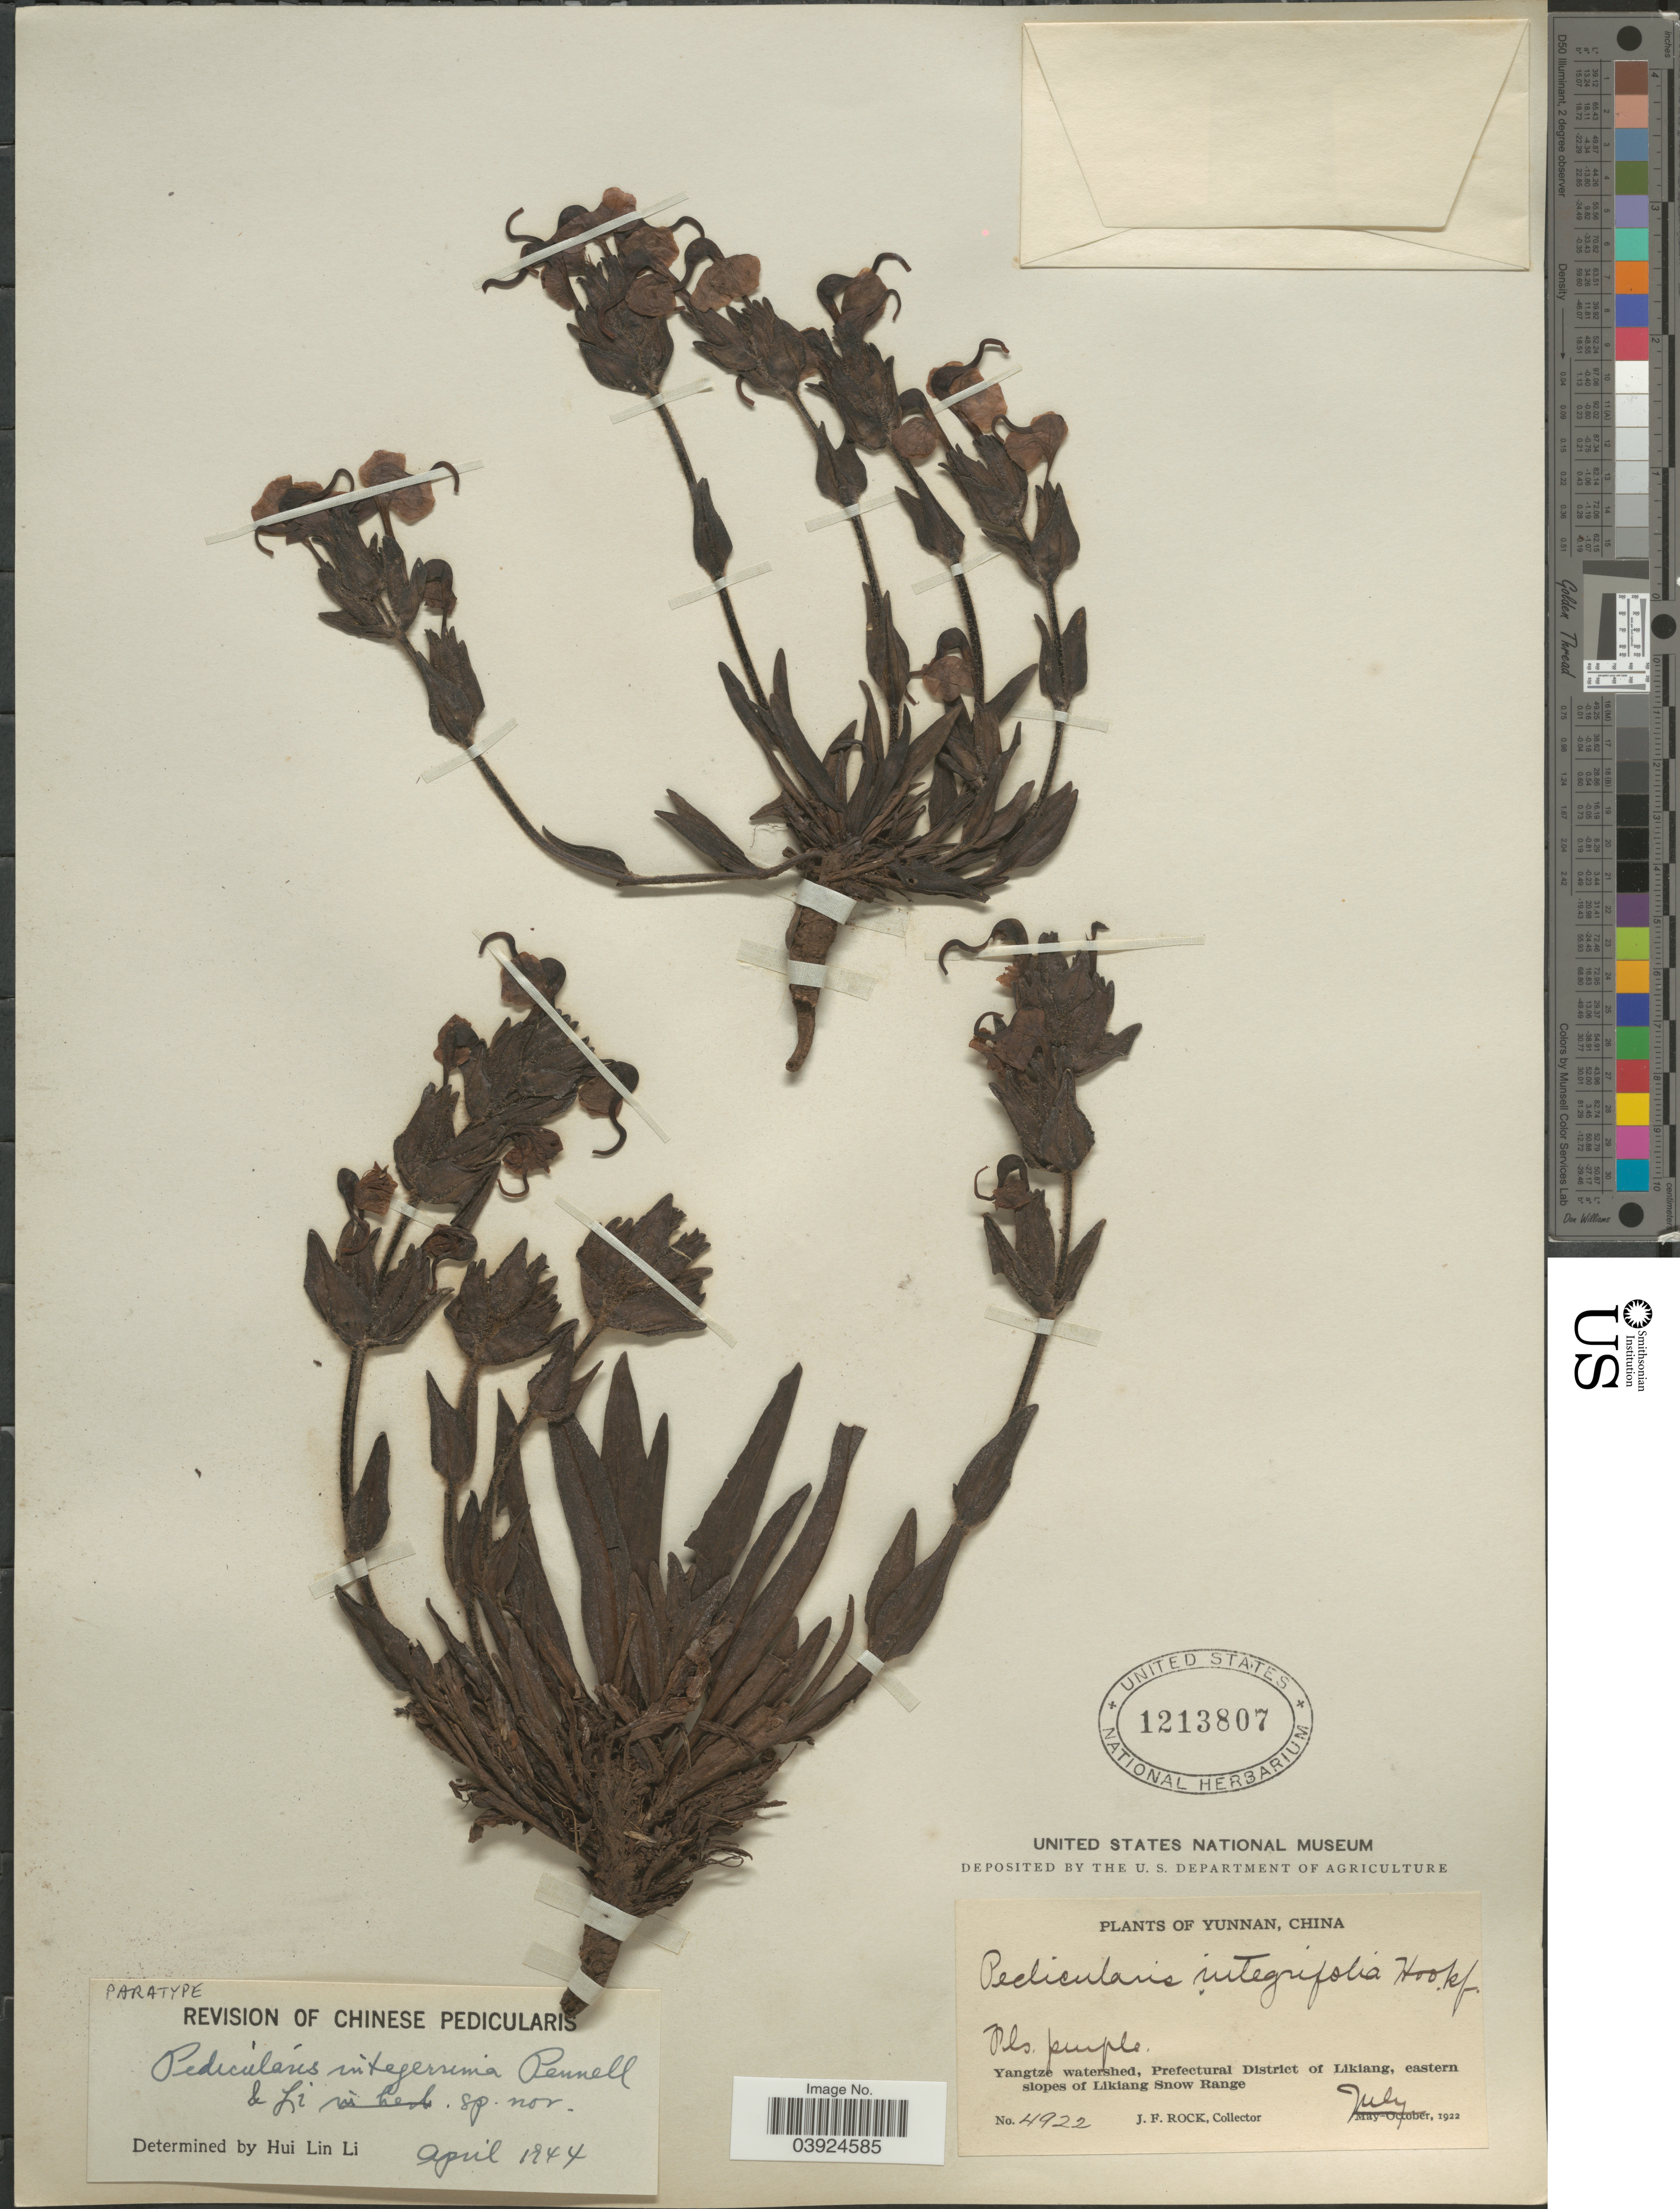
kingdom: Plantae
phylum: Tracheophyta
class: Magnoliopsida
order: Lamiales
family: Orobanchaceae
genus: Pedicularis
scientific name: Pedicularis integerrima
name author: Pennell & H.L. Li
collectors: J. Rock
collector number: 4922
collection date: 1922-07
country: China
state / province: Yunnan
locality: Yangtze watershed, Prefectural District of Likiang, eastern slopes of Likiang Snow Range.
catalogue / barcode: US 1213807